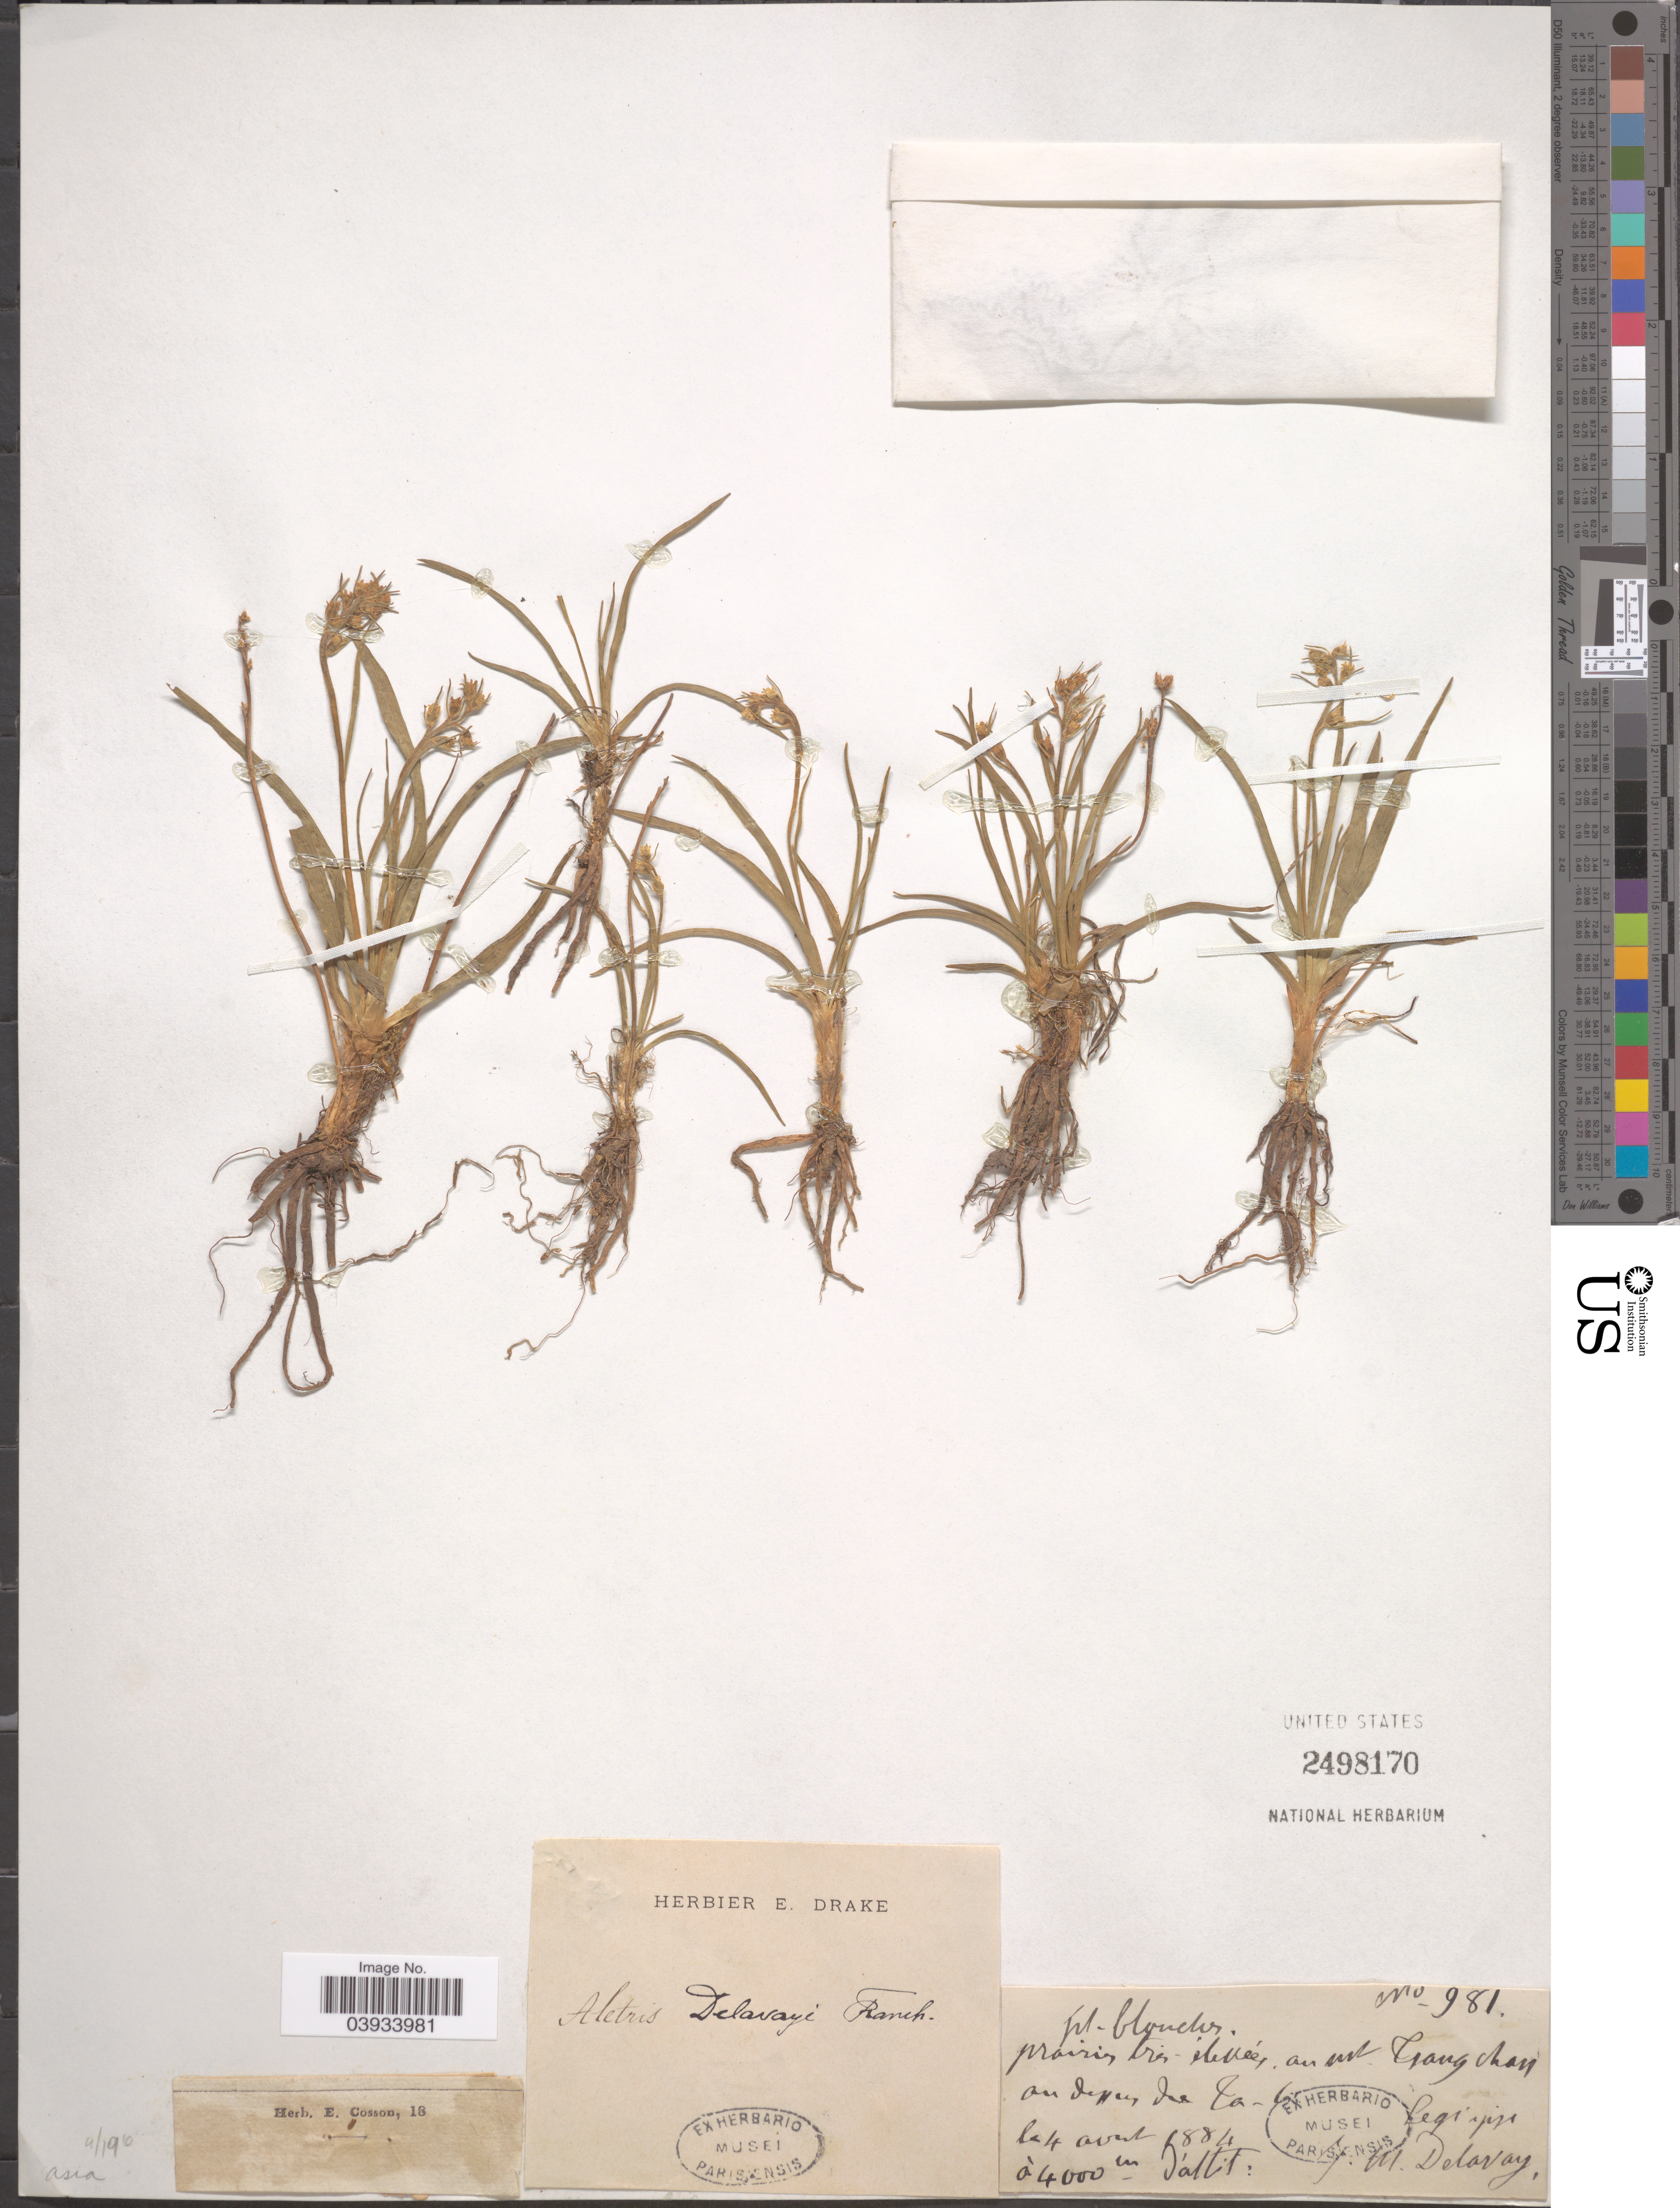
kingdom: Plantae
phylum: Tracheophyta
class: Liliopsida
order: Dioscoreales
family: Nartheciaceae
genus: Aletris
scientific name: Aletris delavayi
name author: Franchet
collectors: J. Delavay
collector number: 981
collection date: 1884-04-04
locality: Au Mt. Trang Chan au dessus de La Bis. [interpreted]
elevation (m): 4000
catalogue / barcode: US 2498170